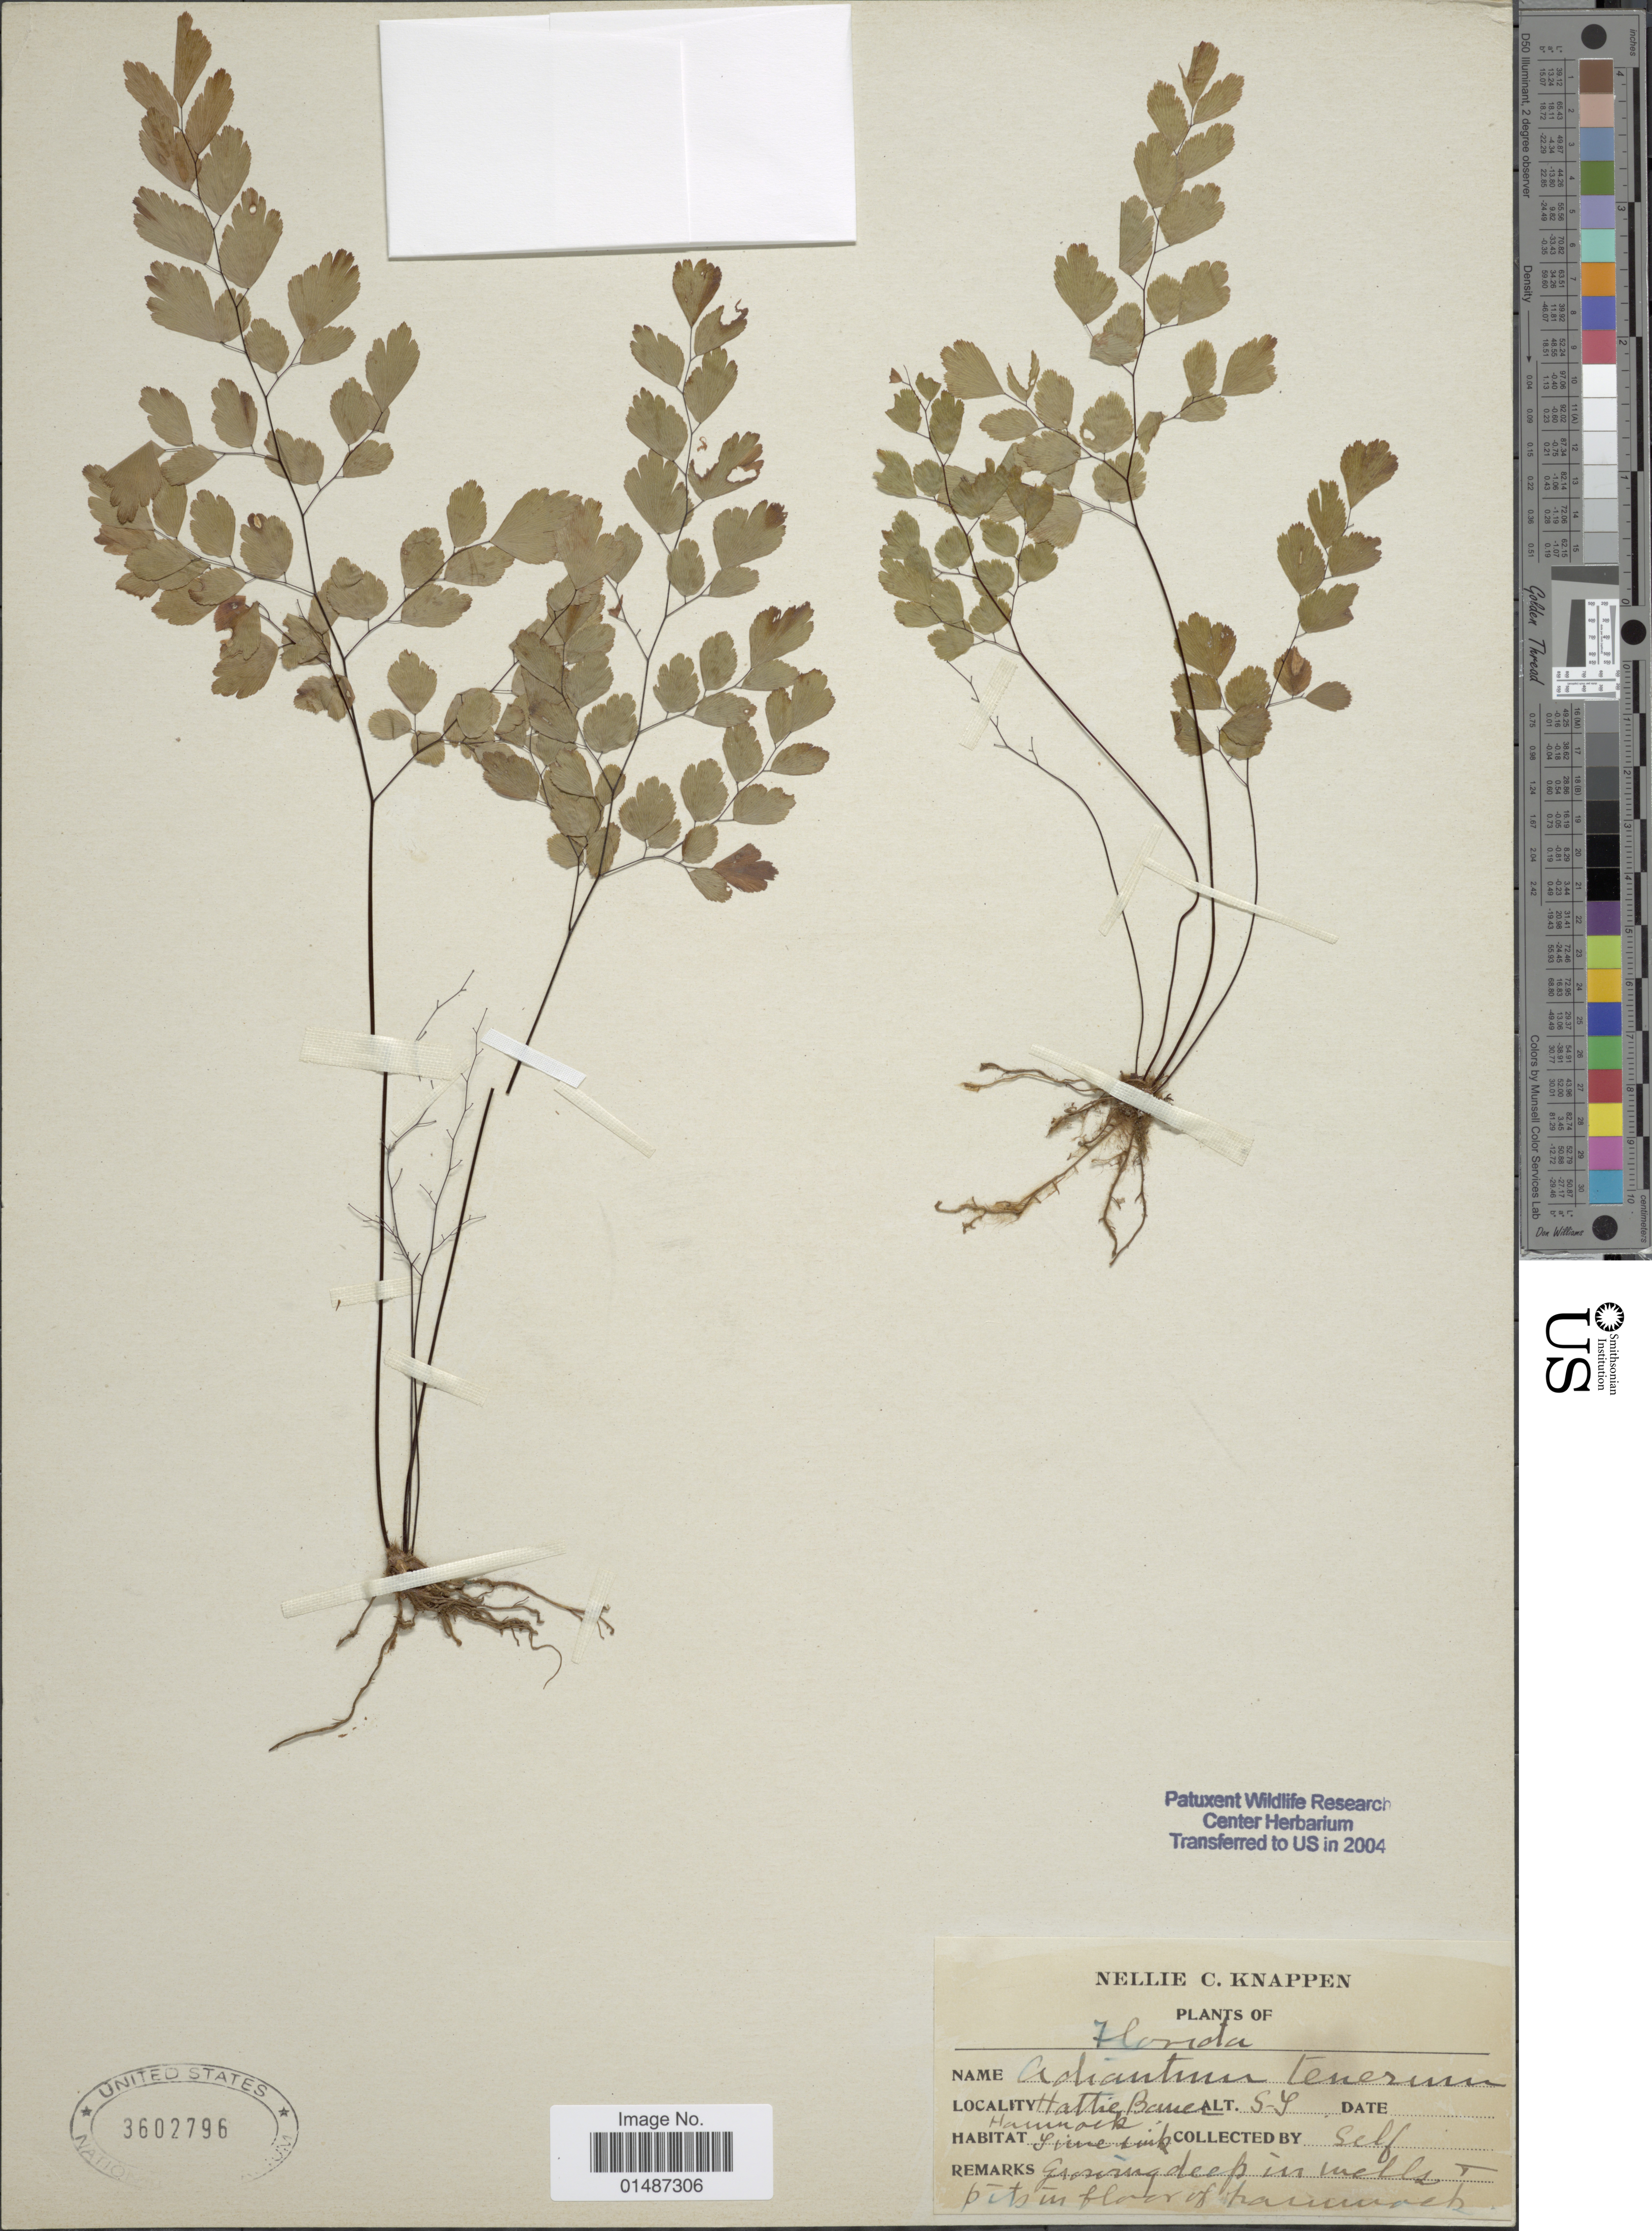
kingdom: Plantae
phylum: Tracheophyta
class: Polypodiopsida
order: Polypodiales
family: Pteridaceae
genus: Adiantum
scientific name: Adiantum tenerum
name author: Sw.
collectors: N. Knappen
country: United States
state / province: Florida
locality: Hattie Bane, Hammock.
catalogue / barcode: US 3602796